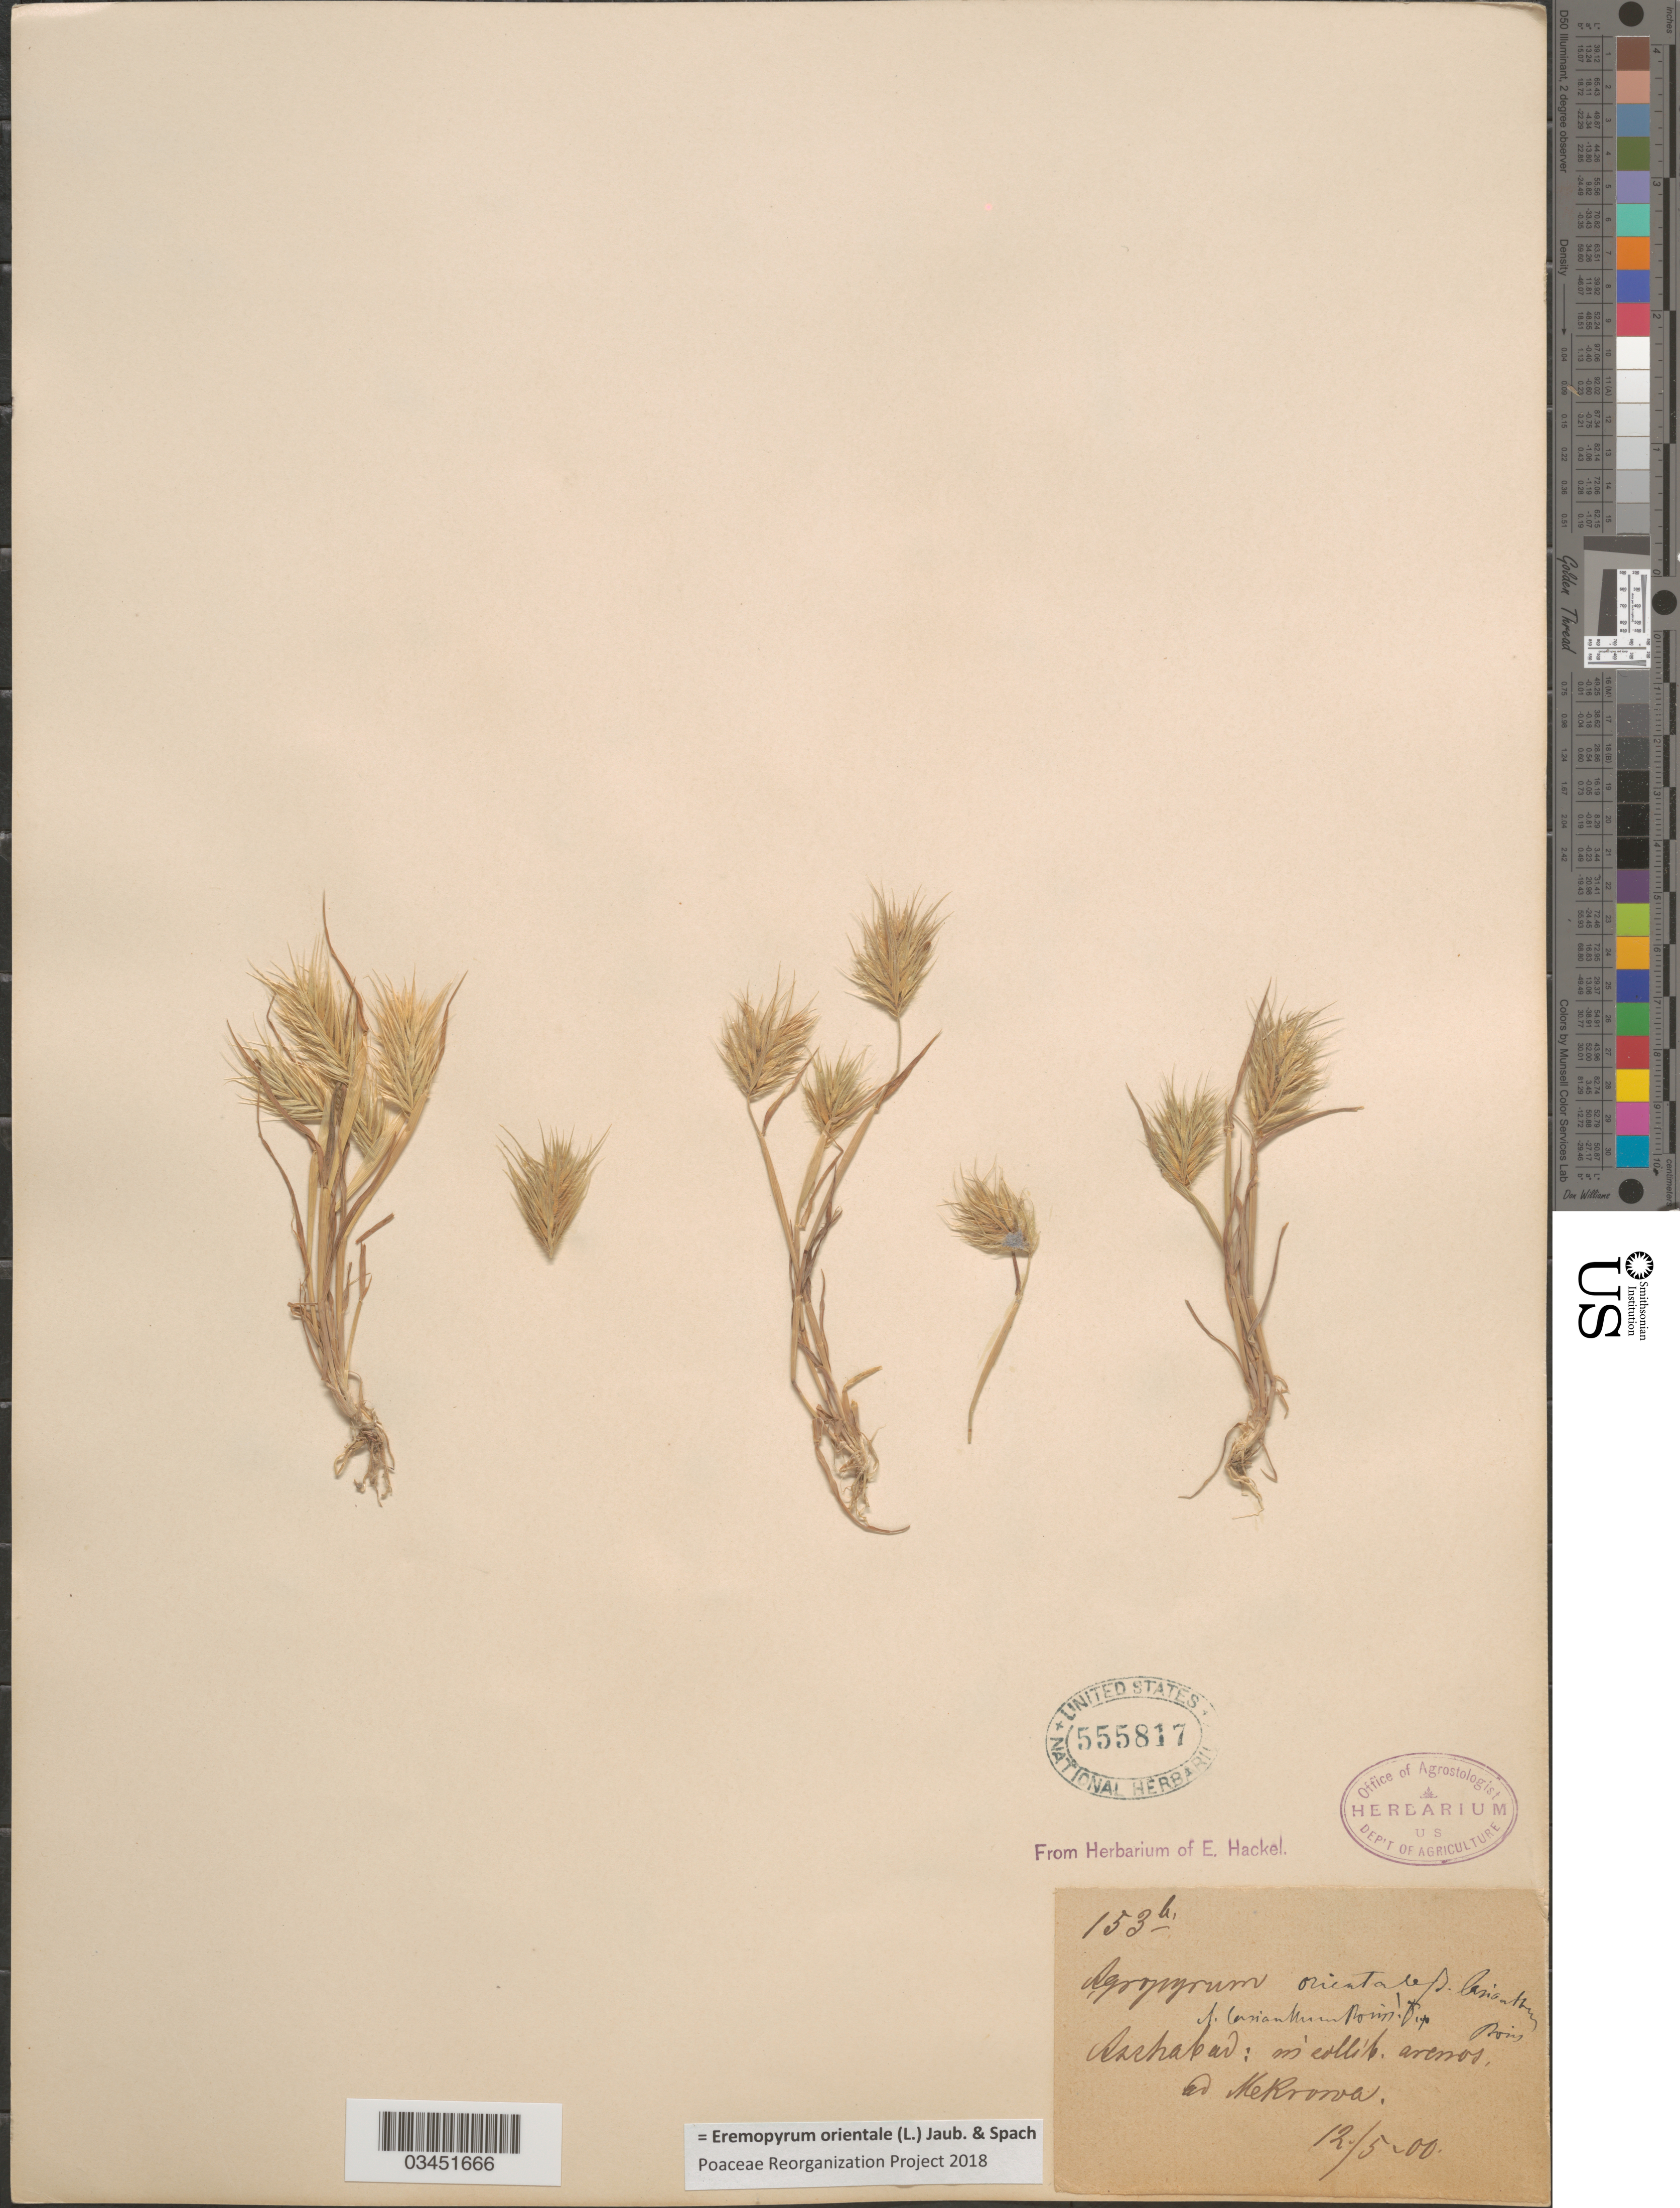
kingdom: Plantae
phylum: Tracheophyta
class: Liliopsida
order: Poales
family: Poaceae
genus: Eremopyrum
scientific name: Eremopyrum orientale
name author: (L.) Jaub. & Spach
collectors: ex herb. E. Hackel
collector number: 153b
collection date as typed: Transcribed d/m/y: 12/5/0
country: Turkmenistan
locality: Aschabad: in collib. arenos. ad Mekrorva.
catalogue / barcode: US 555817